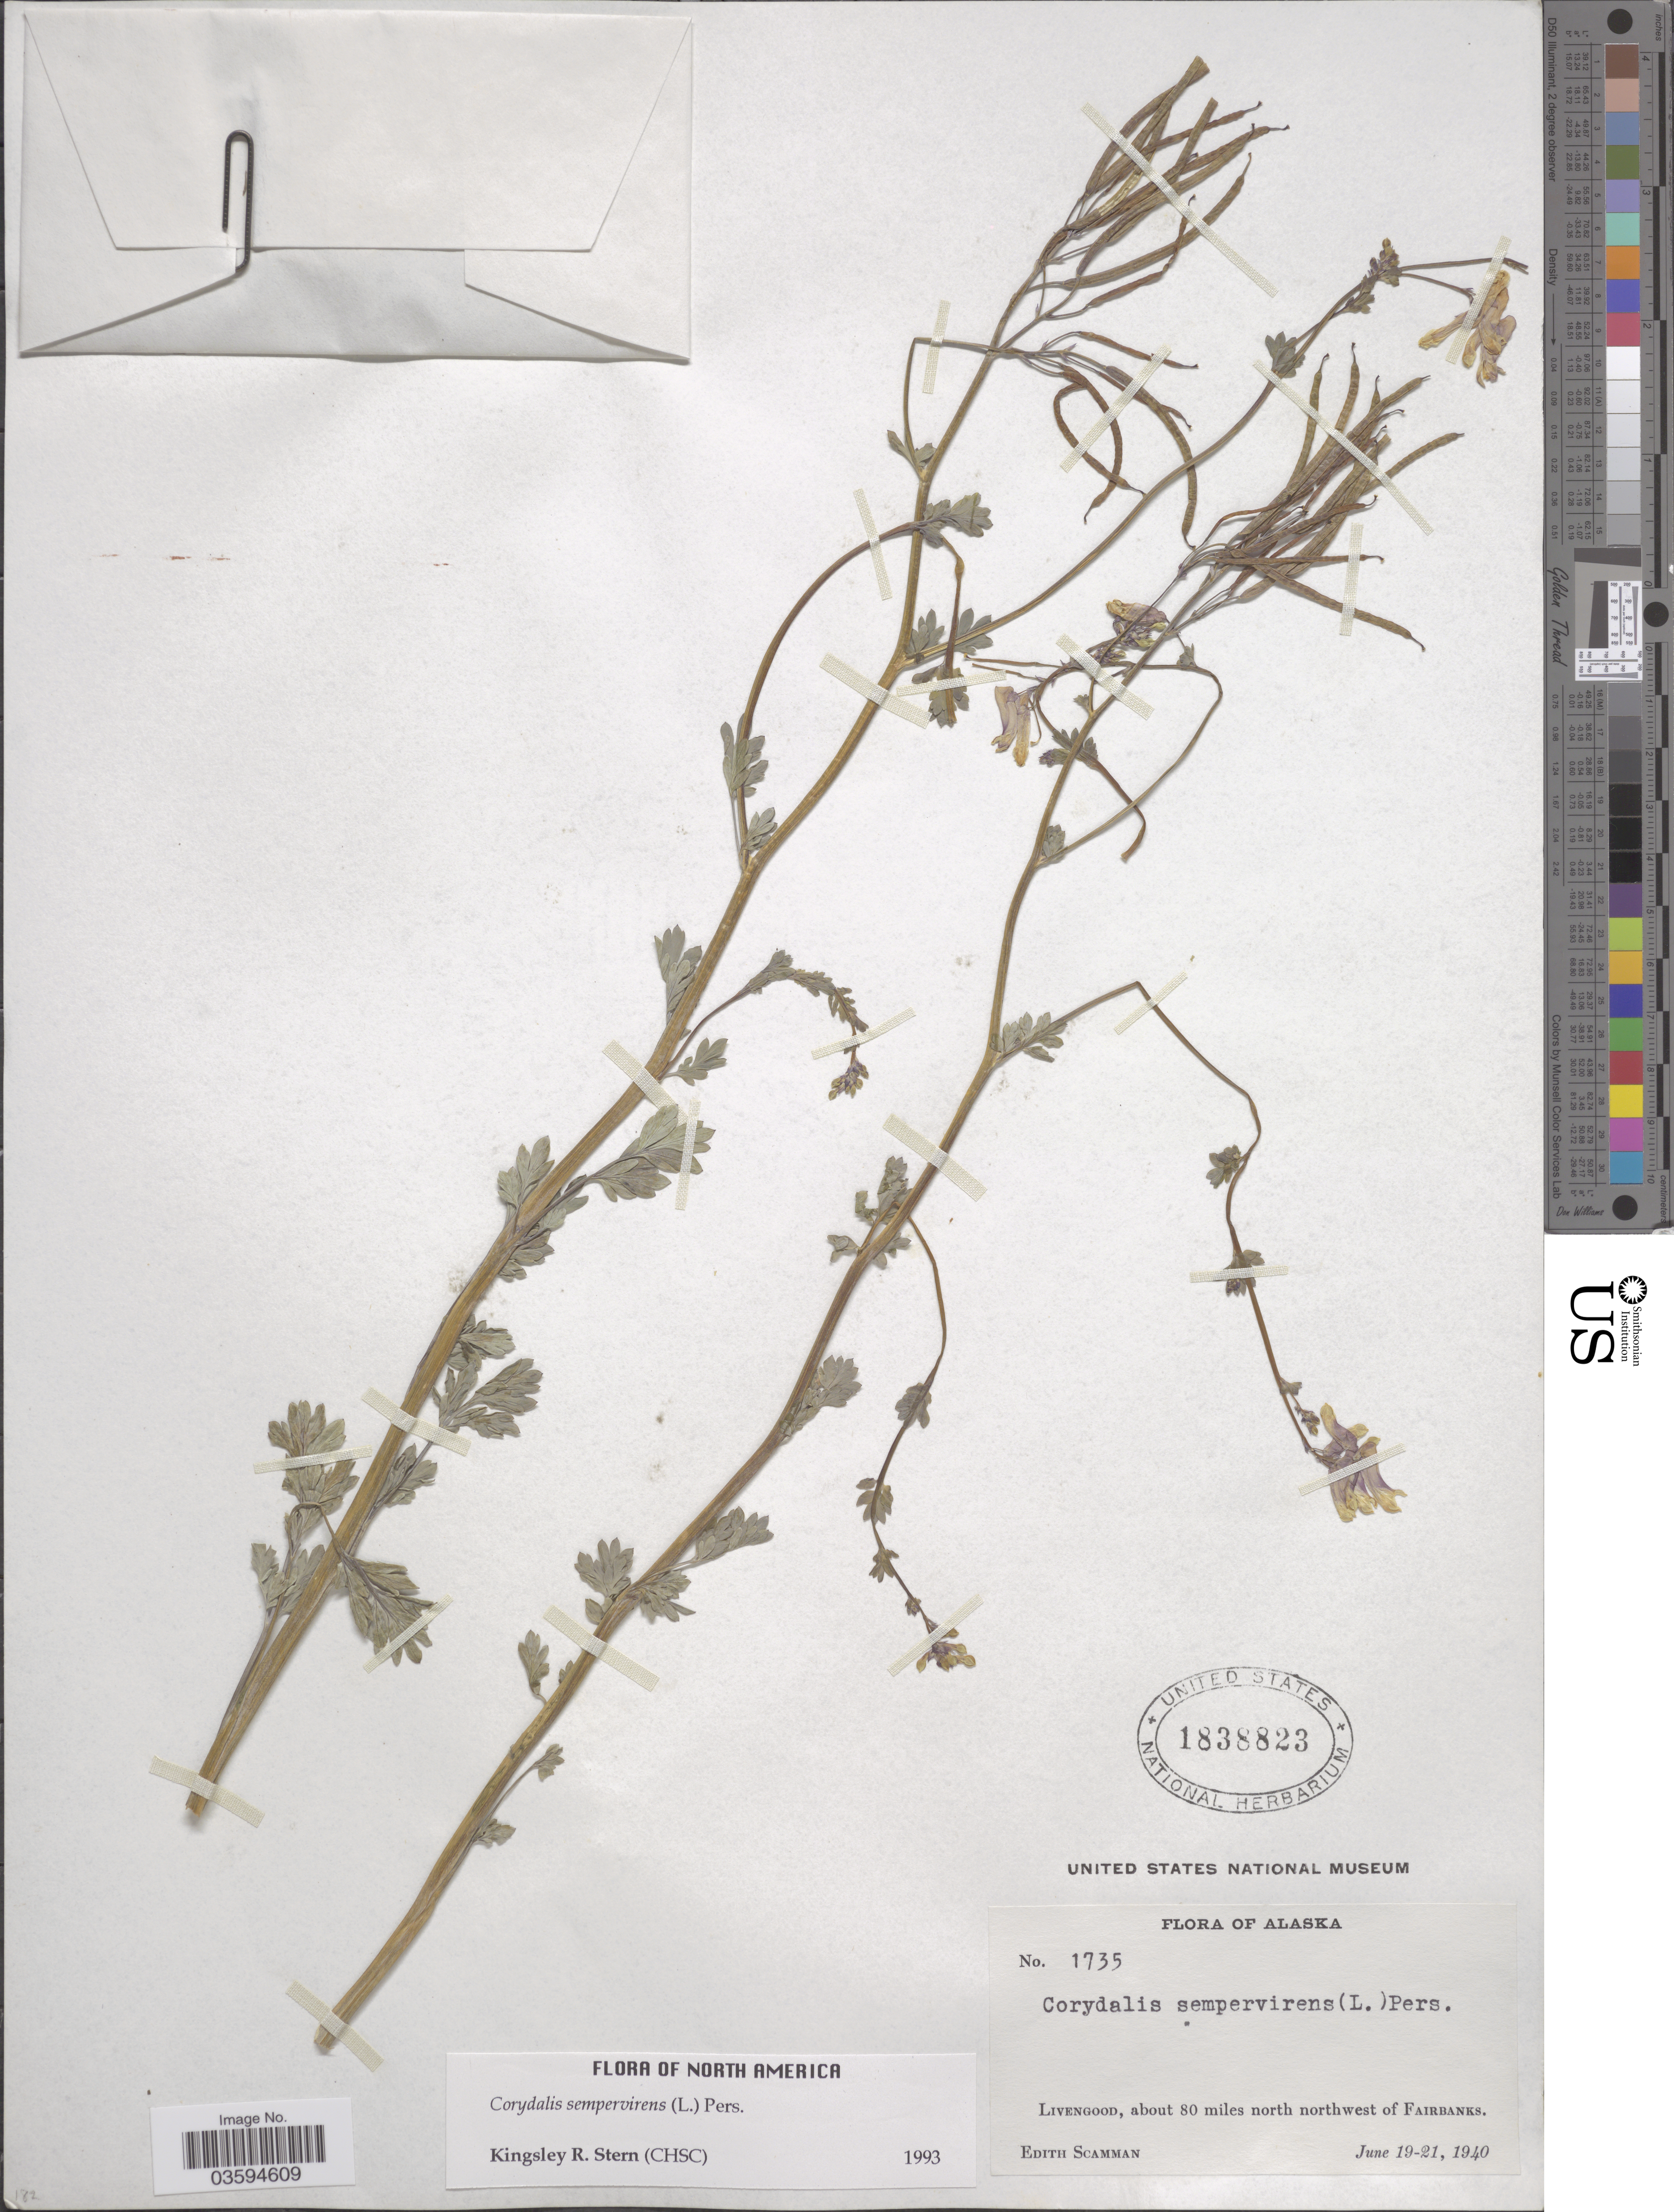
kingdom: Plantae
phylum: Tracheophyta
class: Magnoliopsida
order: Ranunculales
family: Papaveraceae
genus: Capnoides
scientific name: Capnoides sempervirens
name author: (L.) Borkh.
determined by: Strong, M. T., (US), Smithsonian Institution - National Museum of Natural History (UNITED STATES)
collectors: E. Scamman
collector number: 1735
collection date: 1940-06-19/1940-06-21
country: United States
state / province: Alaska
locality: Livengood, about 80 miles north northwest of Fairbanks.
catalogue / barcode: US 1838823